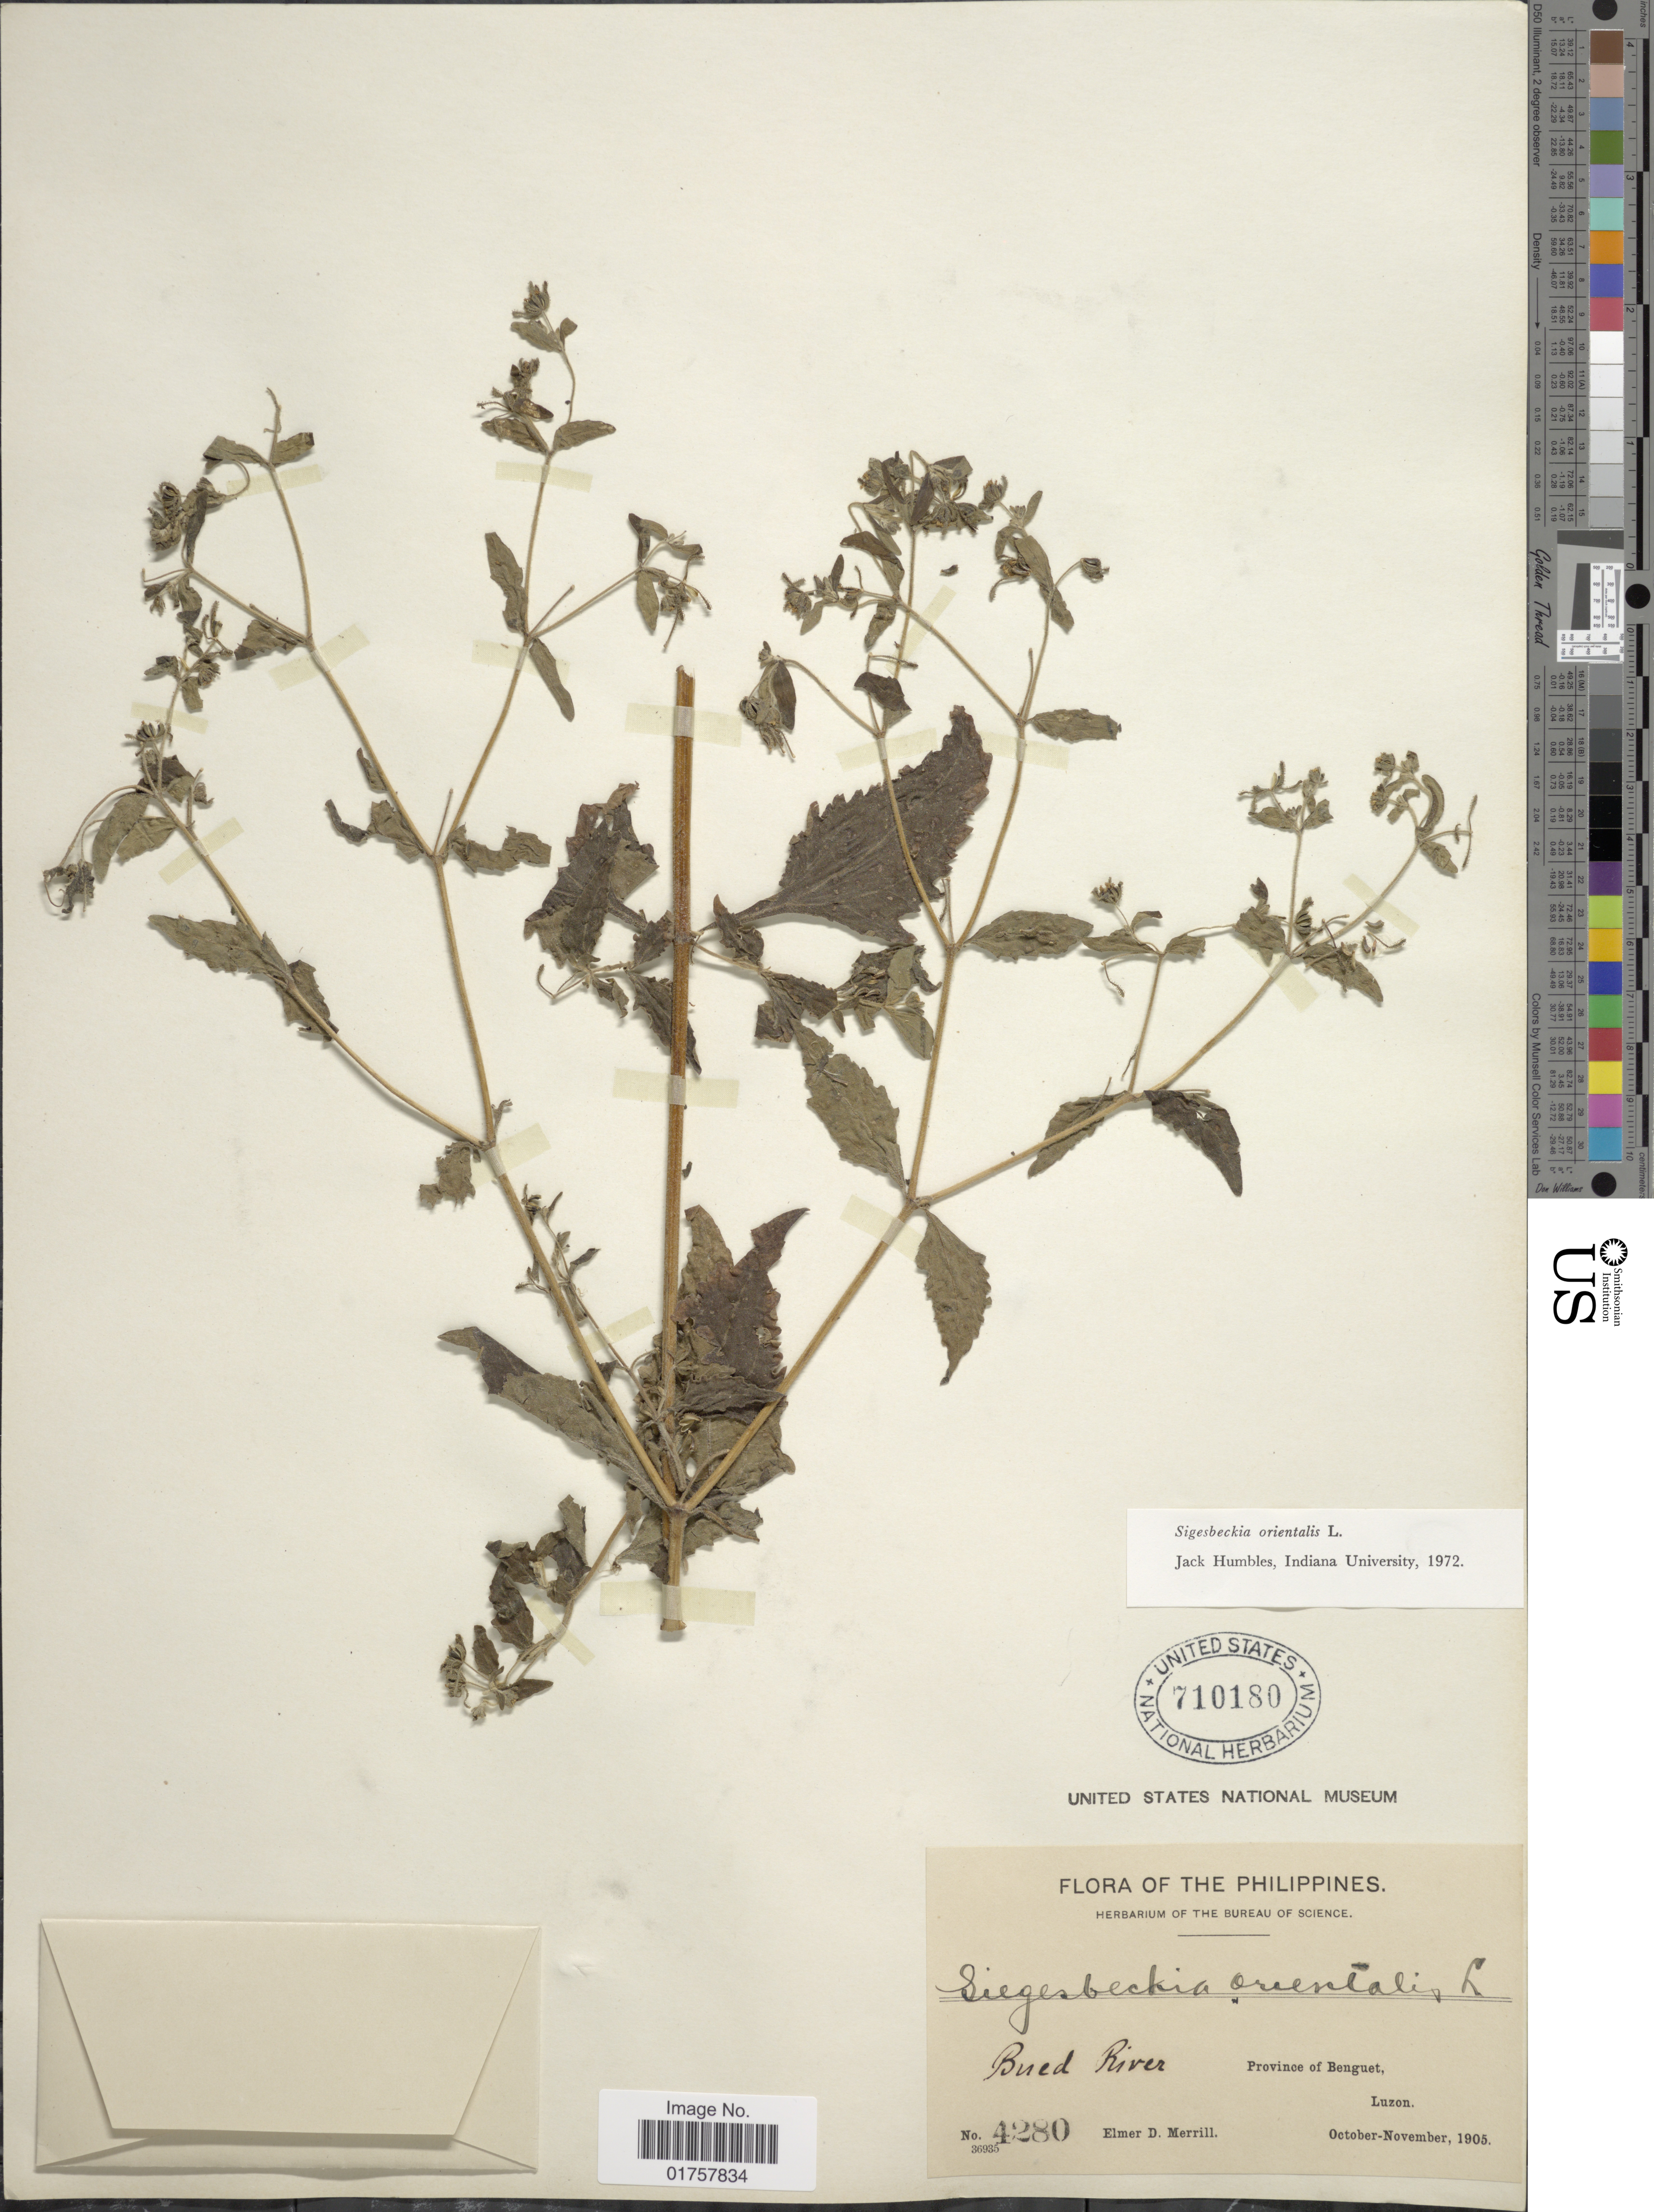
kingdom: Plantae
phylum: Tracheophyta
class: Magnoliopsida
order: Asterales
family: Asteraceae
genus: Sigesbeckia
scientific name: Sigesbeckia orientalis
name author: L.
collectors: E. D. Merrill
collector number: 4280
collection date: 1905-10/1905-11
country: Philippines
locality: Bued River, Province of Benguet, Luzon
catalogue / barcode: US 710180